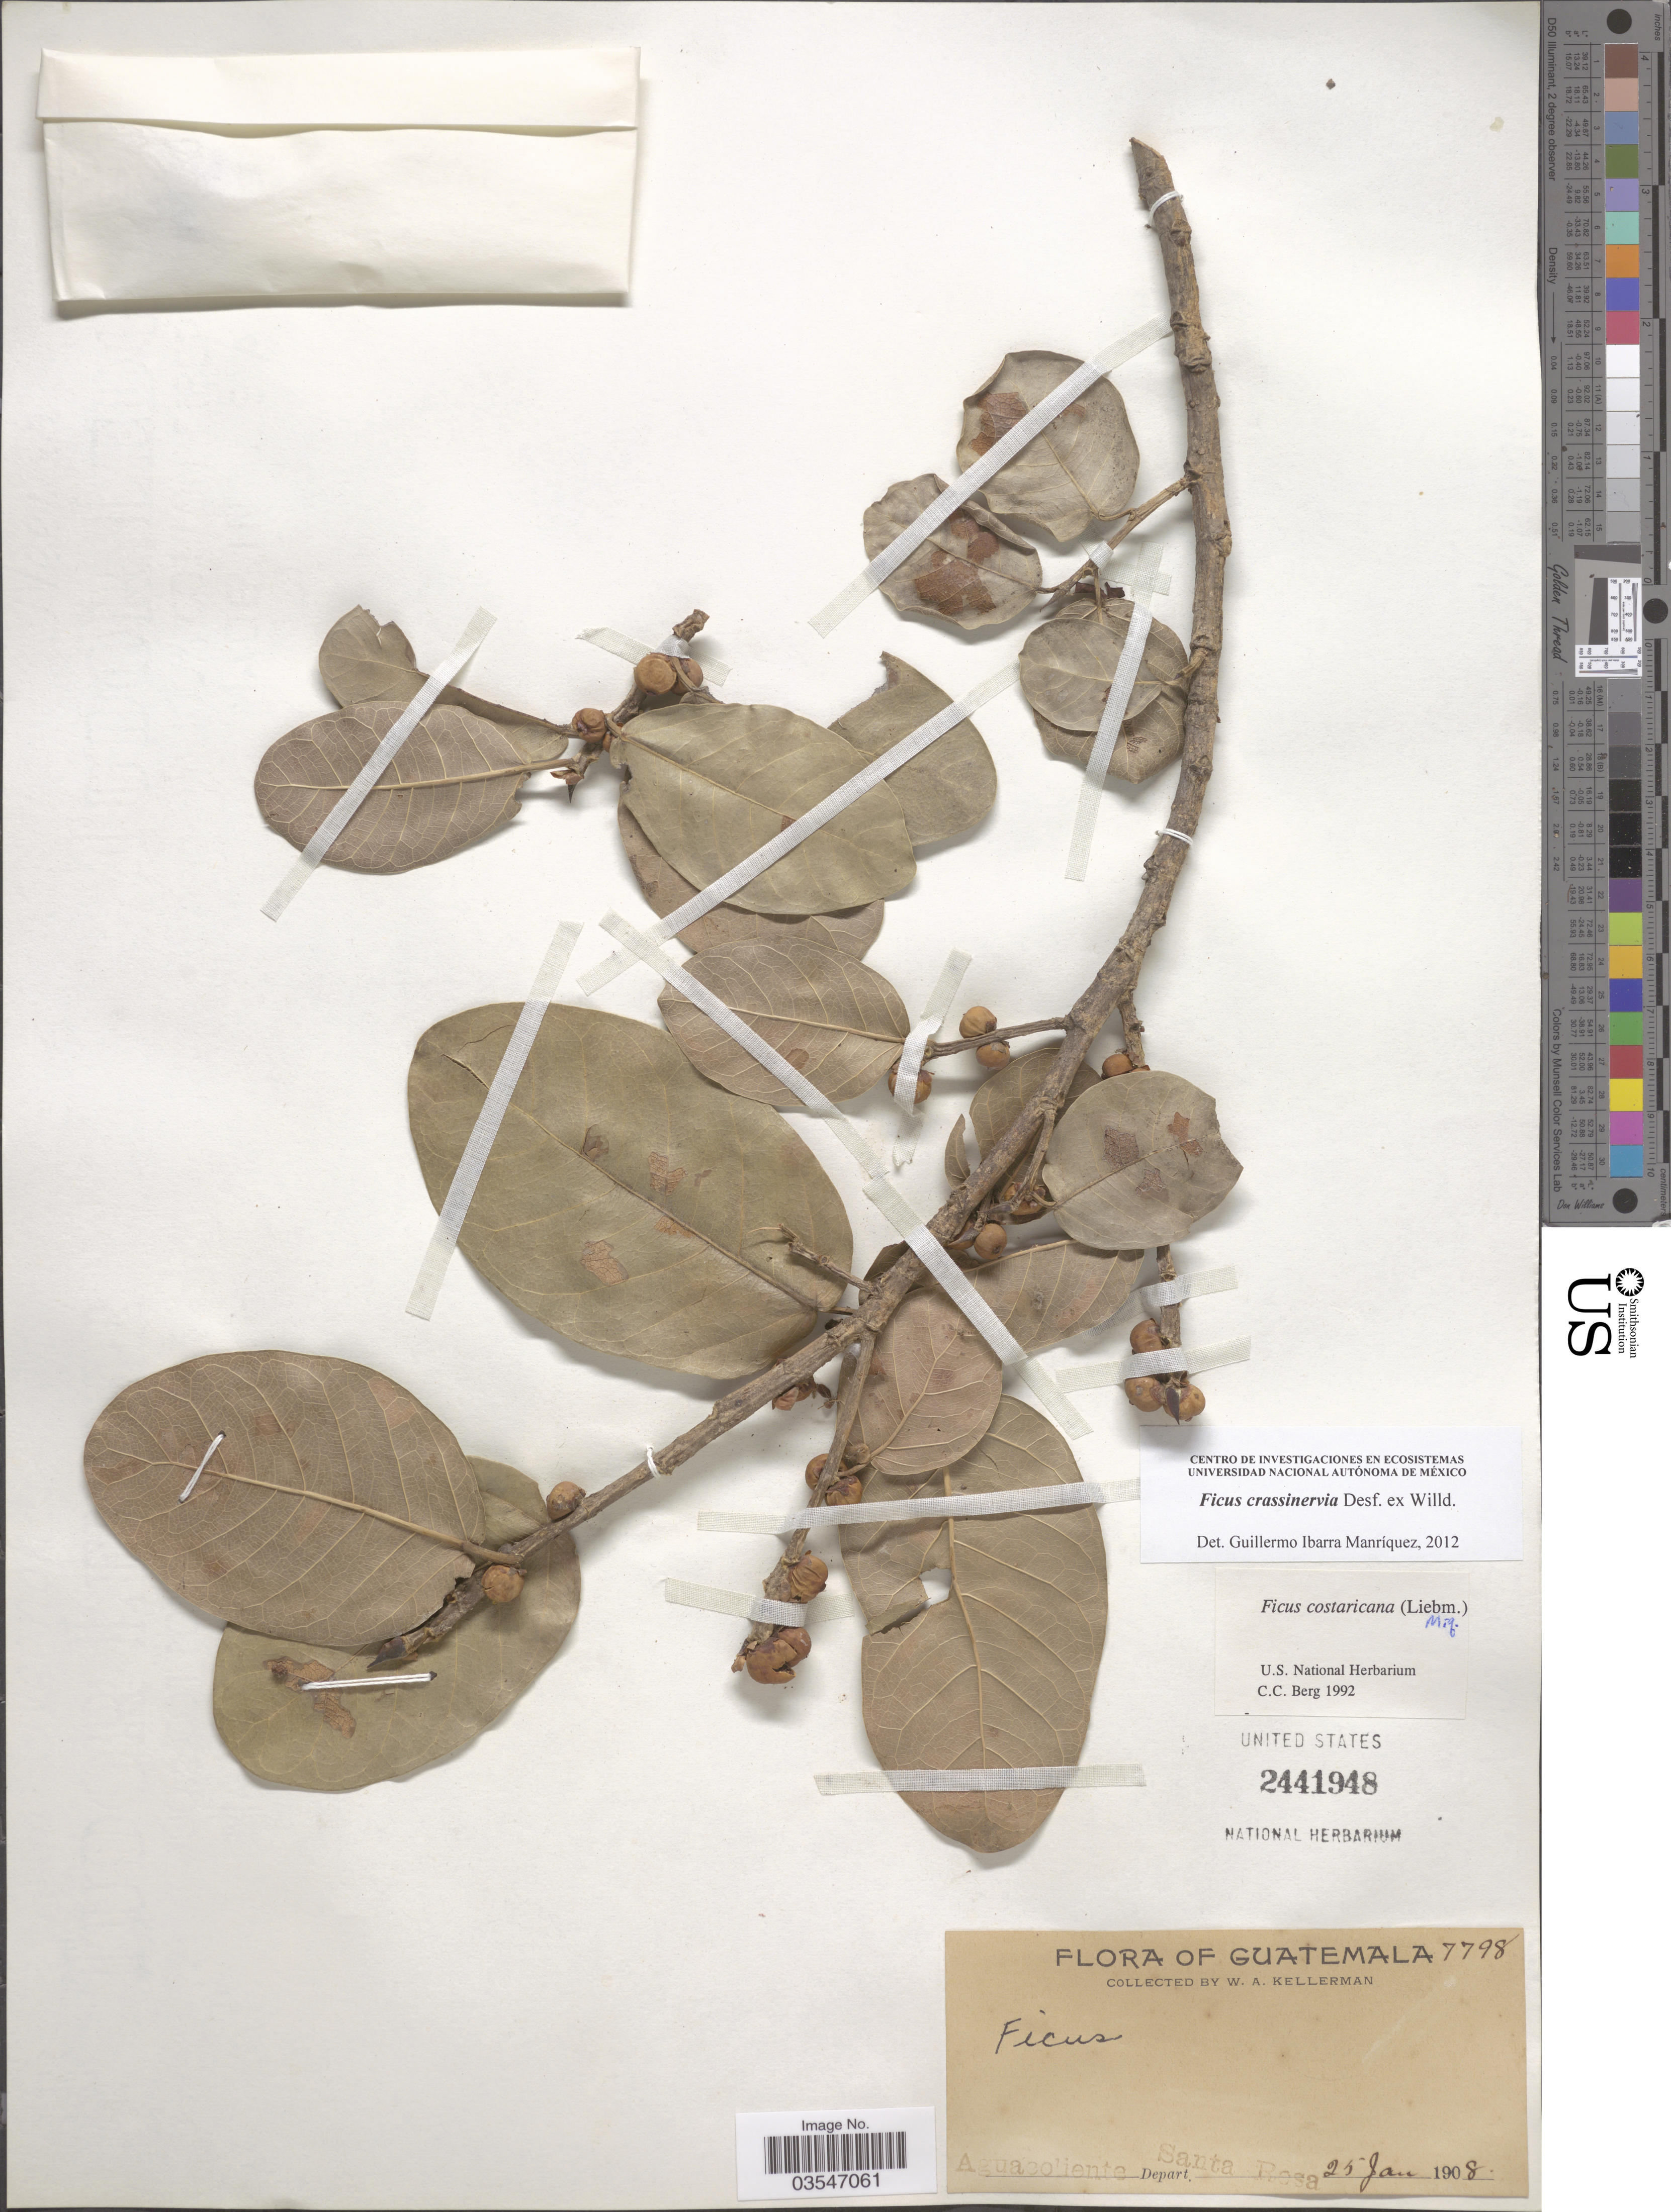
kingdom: Plantae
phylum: Tracheophyta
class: Magnoliopsida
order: Rosales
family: Moraceae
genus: Ficus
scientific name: Ficus crassinervia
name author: Desf. ex Willd.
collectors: W. Kellerman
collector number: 7798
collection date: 1908-01-25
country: Guatemala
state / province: Santa Rosa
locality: Aguacoliente. Depart. Santa Rosa.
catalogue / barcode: US 2441948